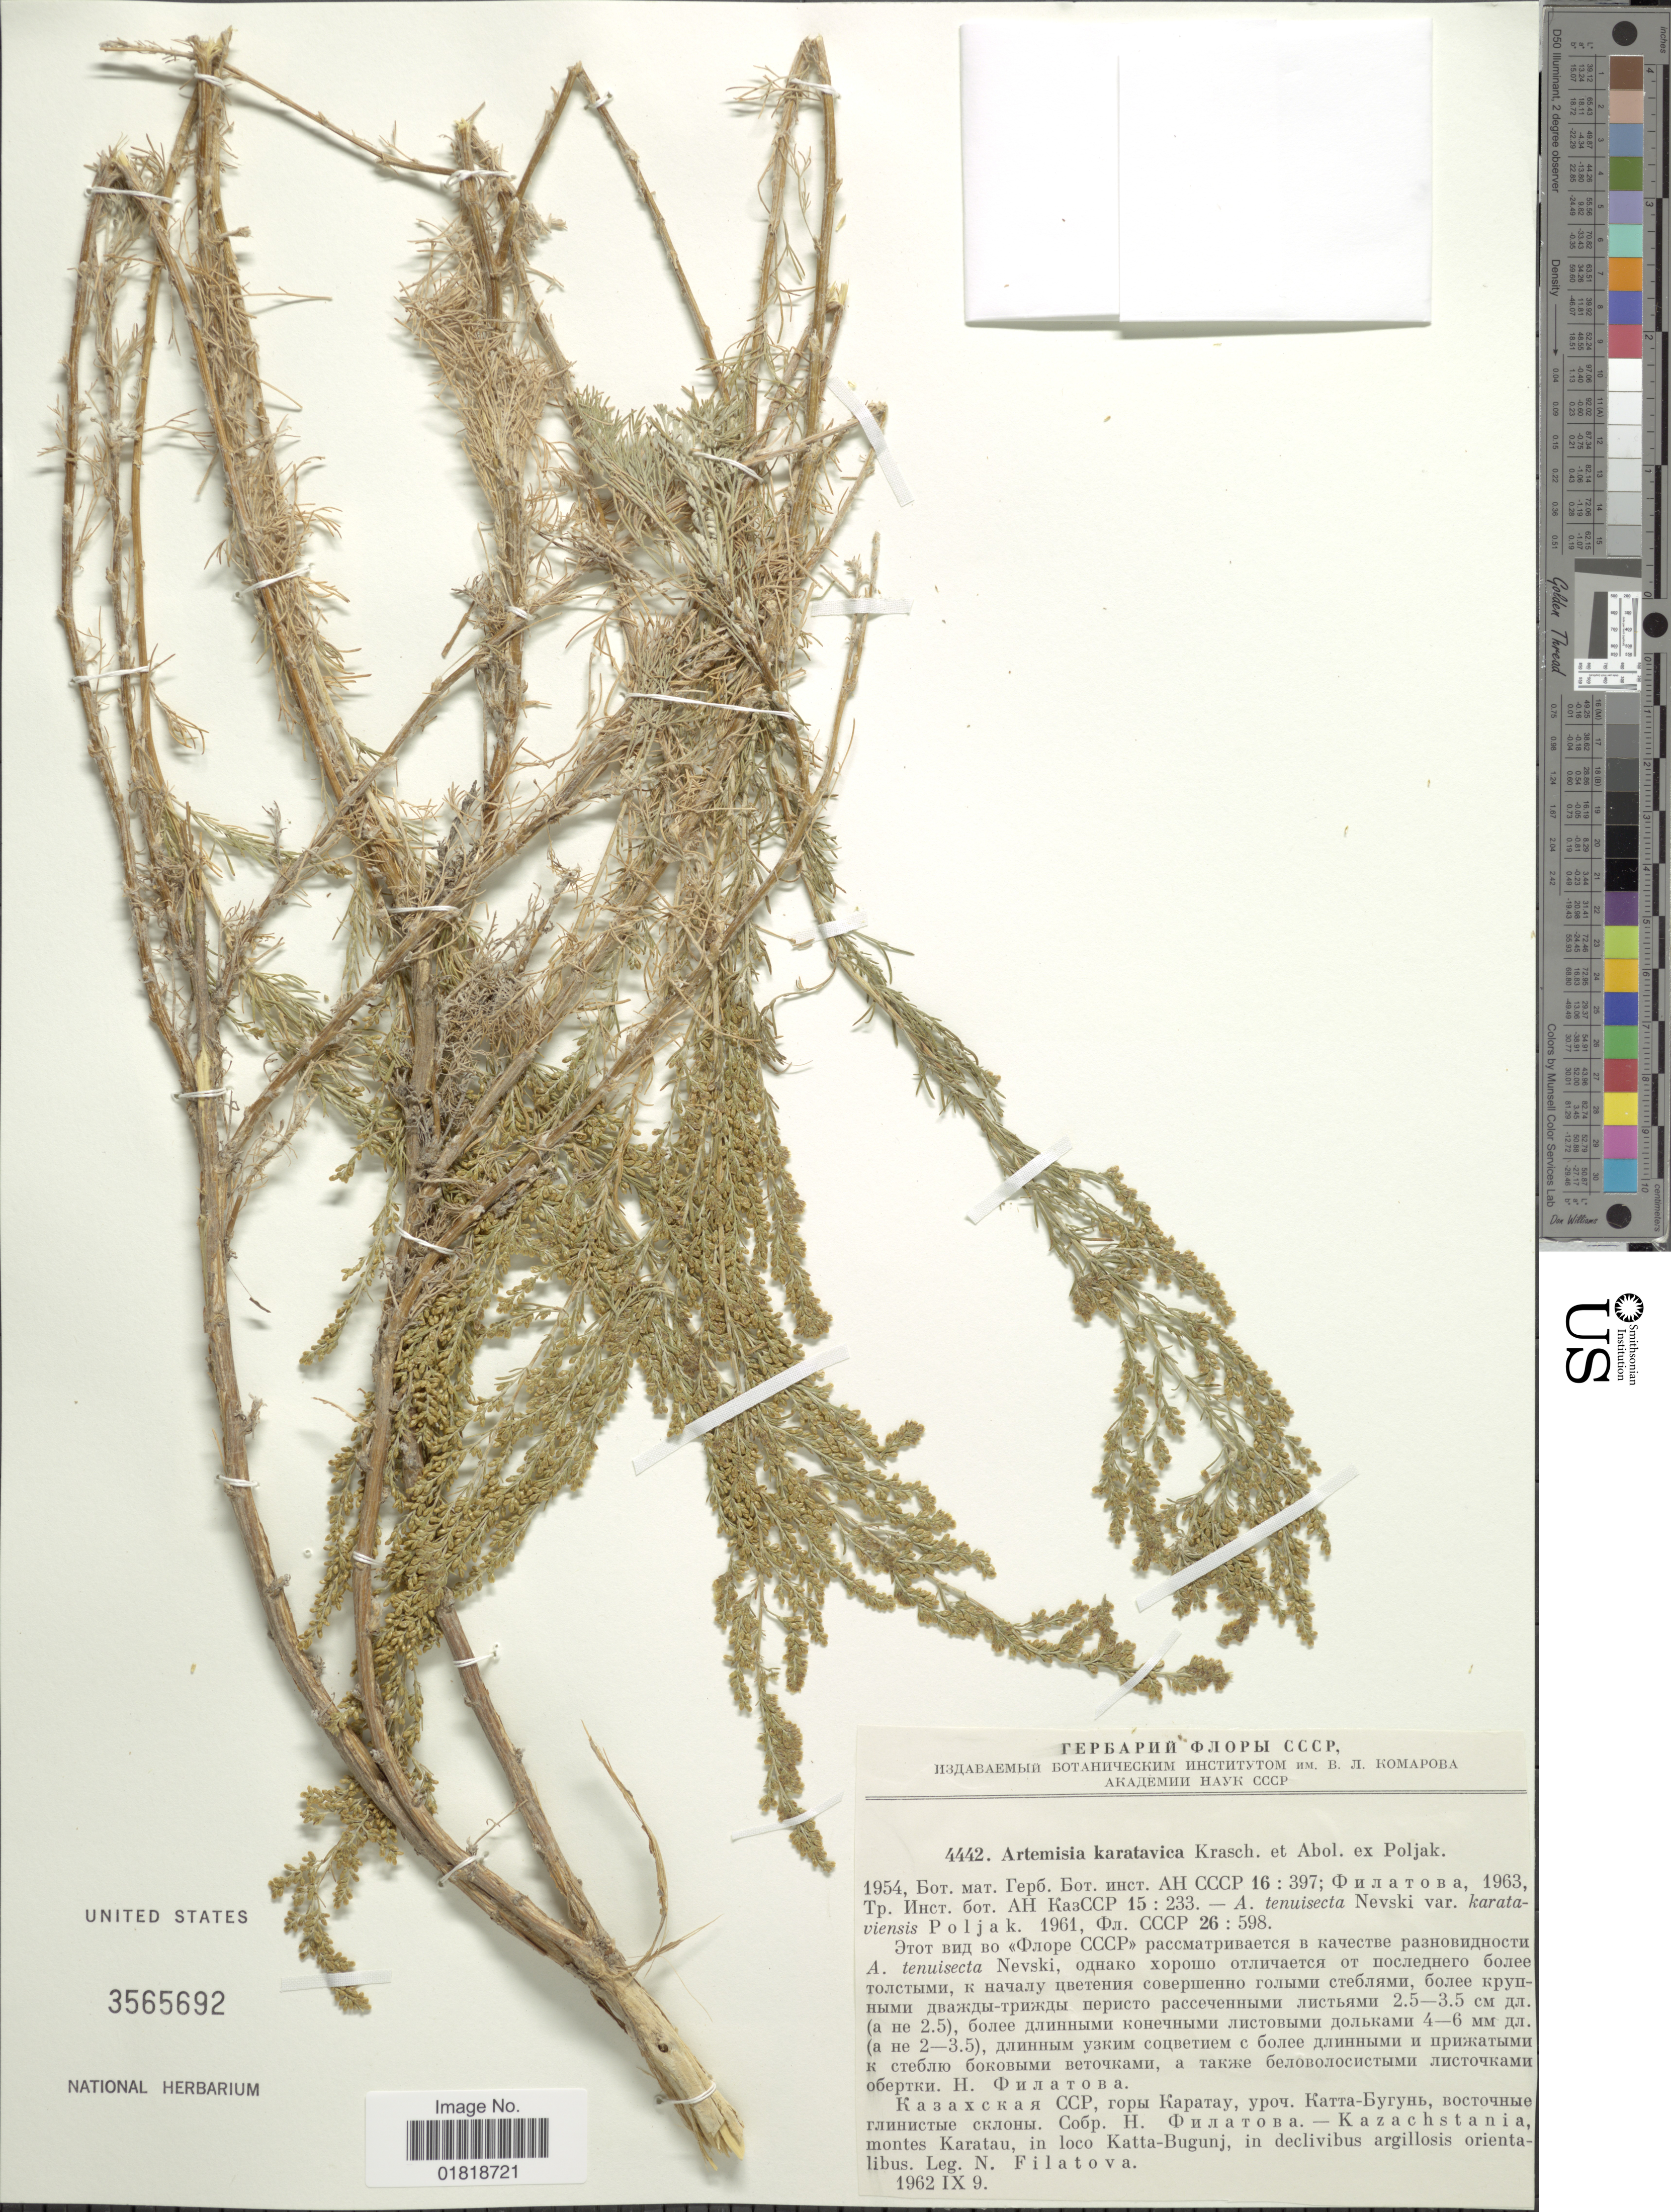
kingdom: Plantae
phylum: Tracheophyta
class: Magnoliopsida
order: Asterales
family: Asteraceae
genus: Artemisia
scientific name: Artemisia karatavica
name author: Krasch. & Abolin ex Poljakov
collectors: N. Filatova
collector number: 4442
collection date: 1962-09-09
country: Kazakhstan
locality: Montes Karatau, in loco Katta-Bugunj, in declivibus argillosis orientalibus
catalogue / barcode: US 3565692